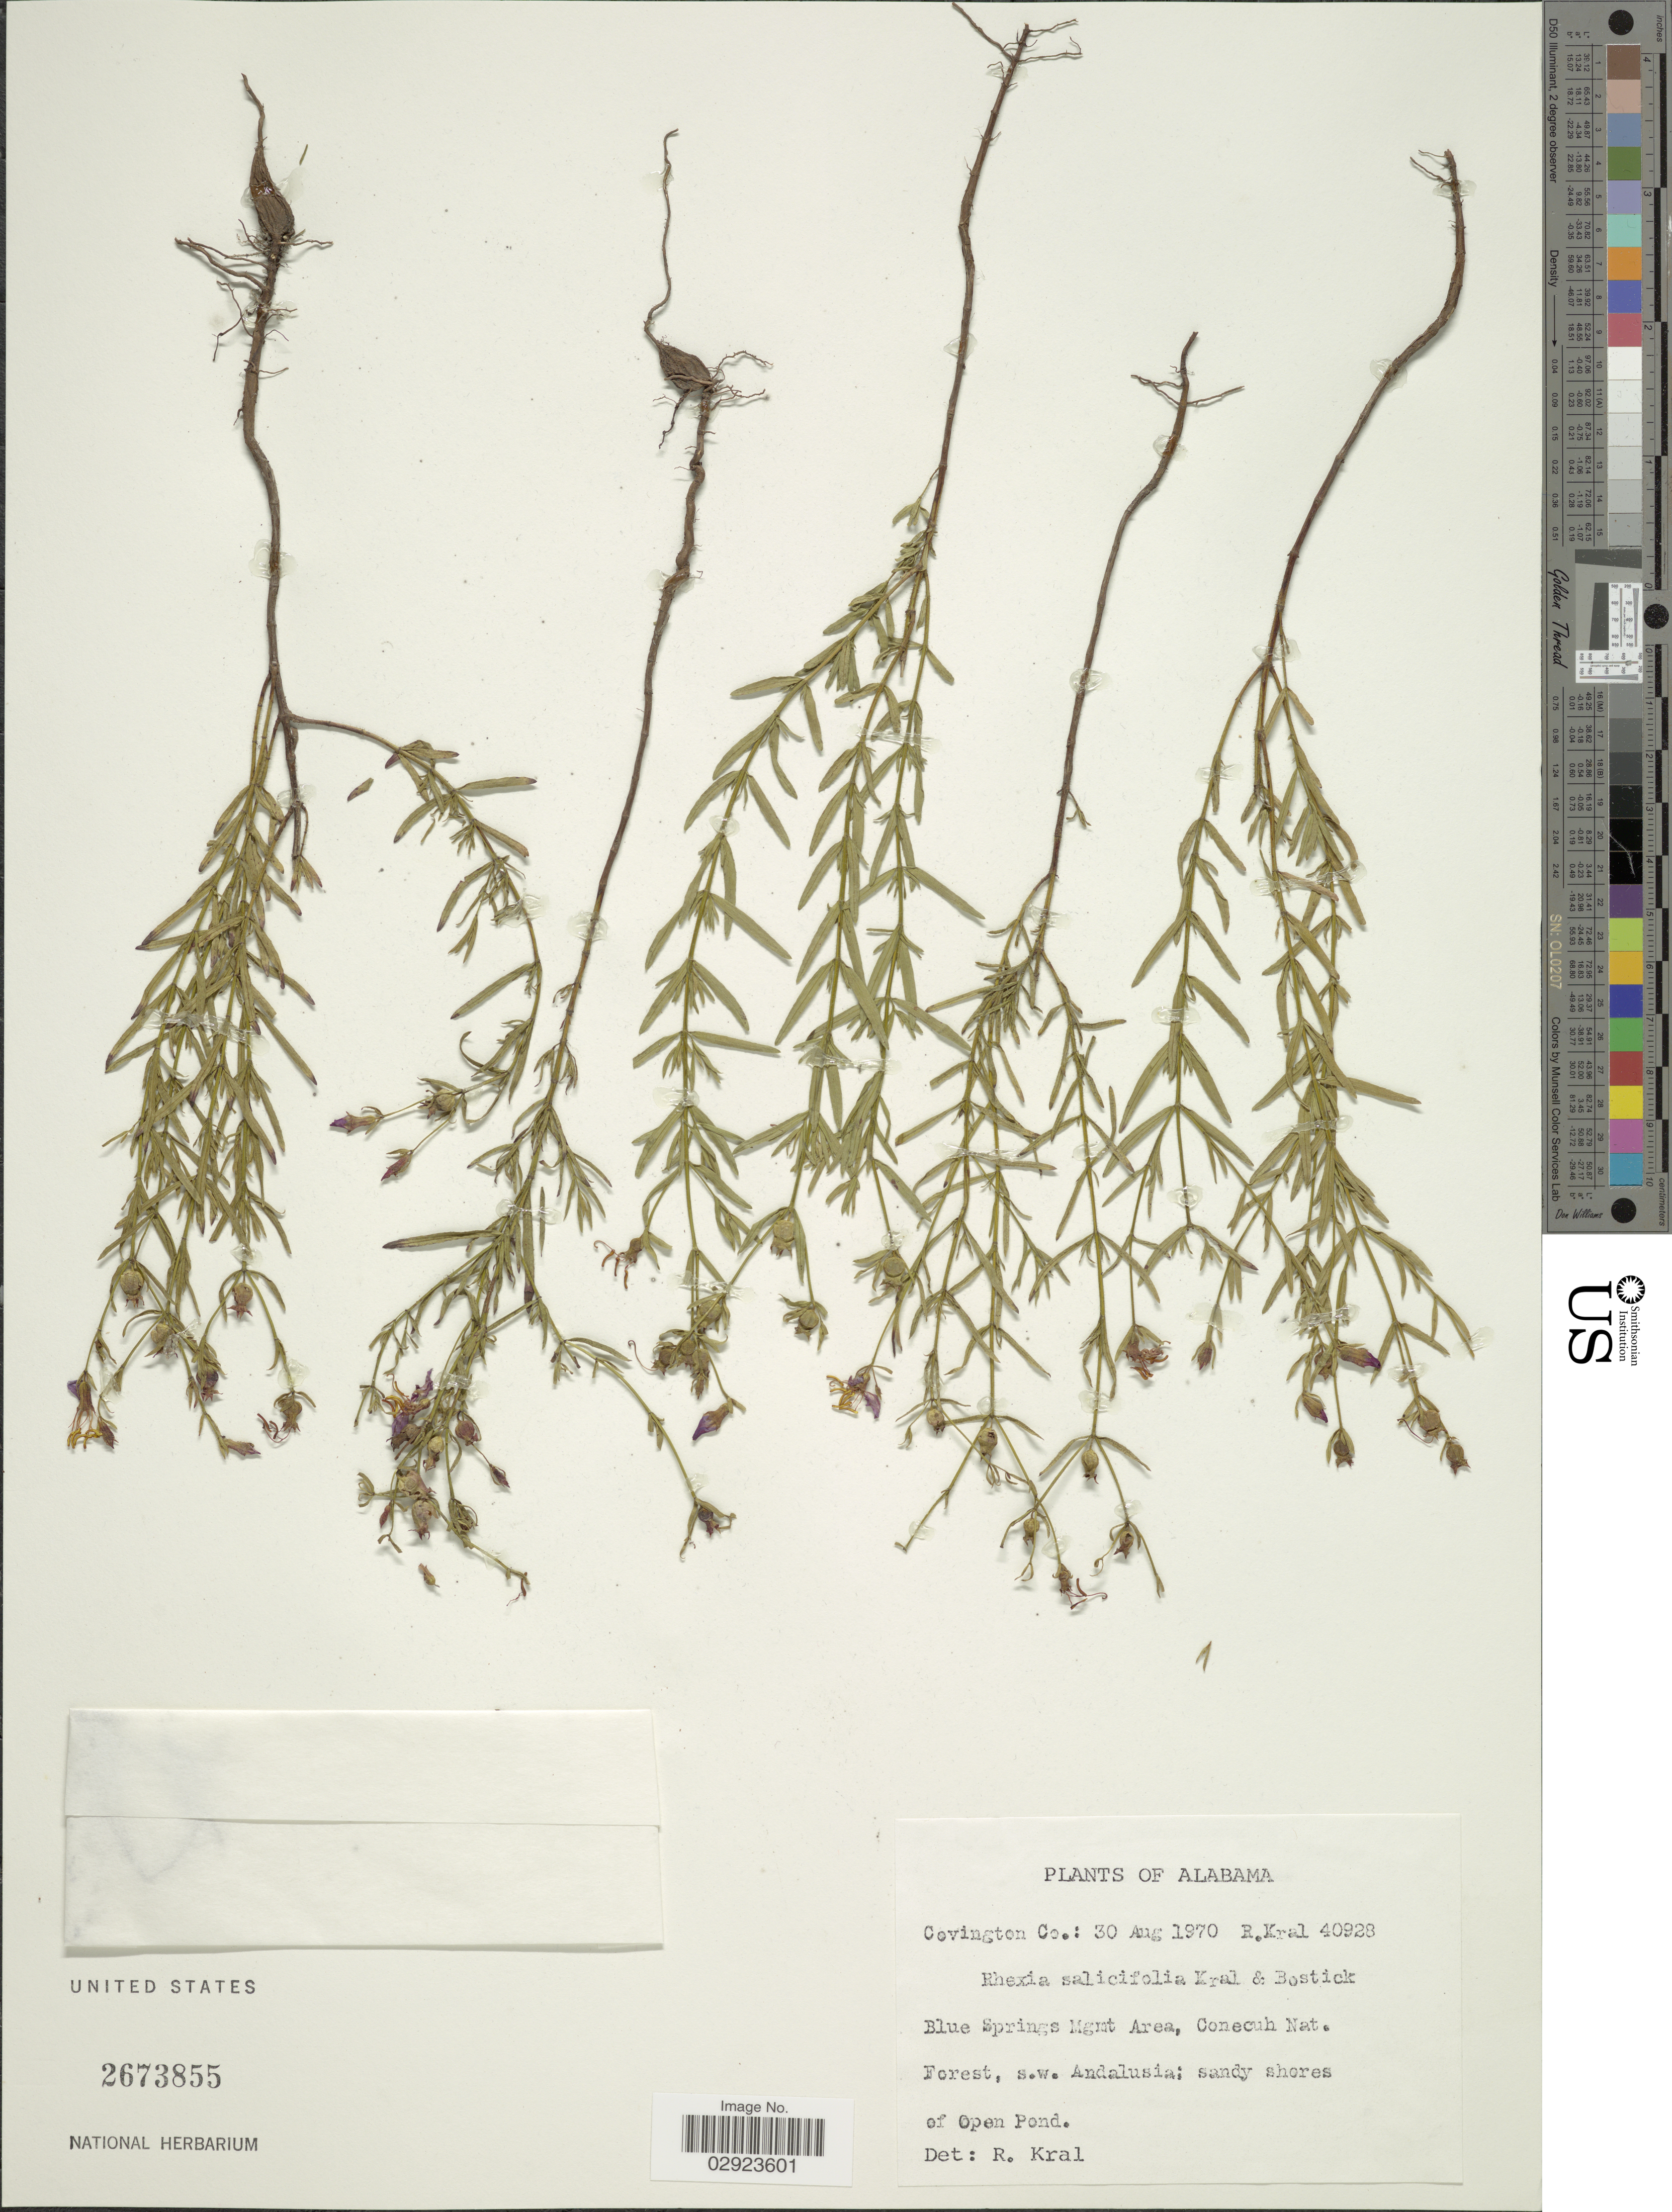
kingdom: Plantae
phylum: Tracheophyta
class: Magnoliopsida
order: Myrtales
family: Melastomataceae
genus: Rhexia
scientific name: Rhexia salicifolia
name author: Kral & Bostick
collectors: R. Kral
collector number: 40928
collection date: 1970-08-30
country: United States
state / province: Alabama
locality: Covington Co. Blue Springs Mgmt Area, Conecuh Nat. Forest.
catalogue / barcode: US 2673855